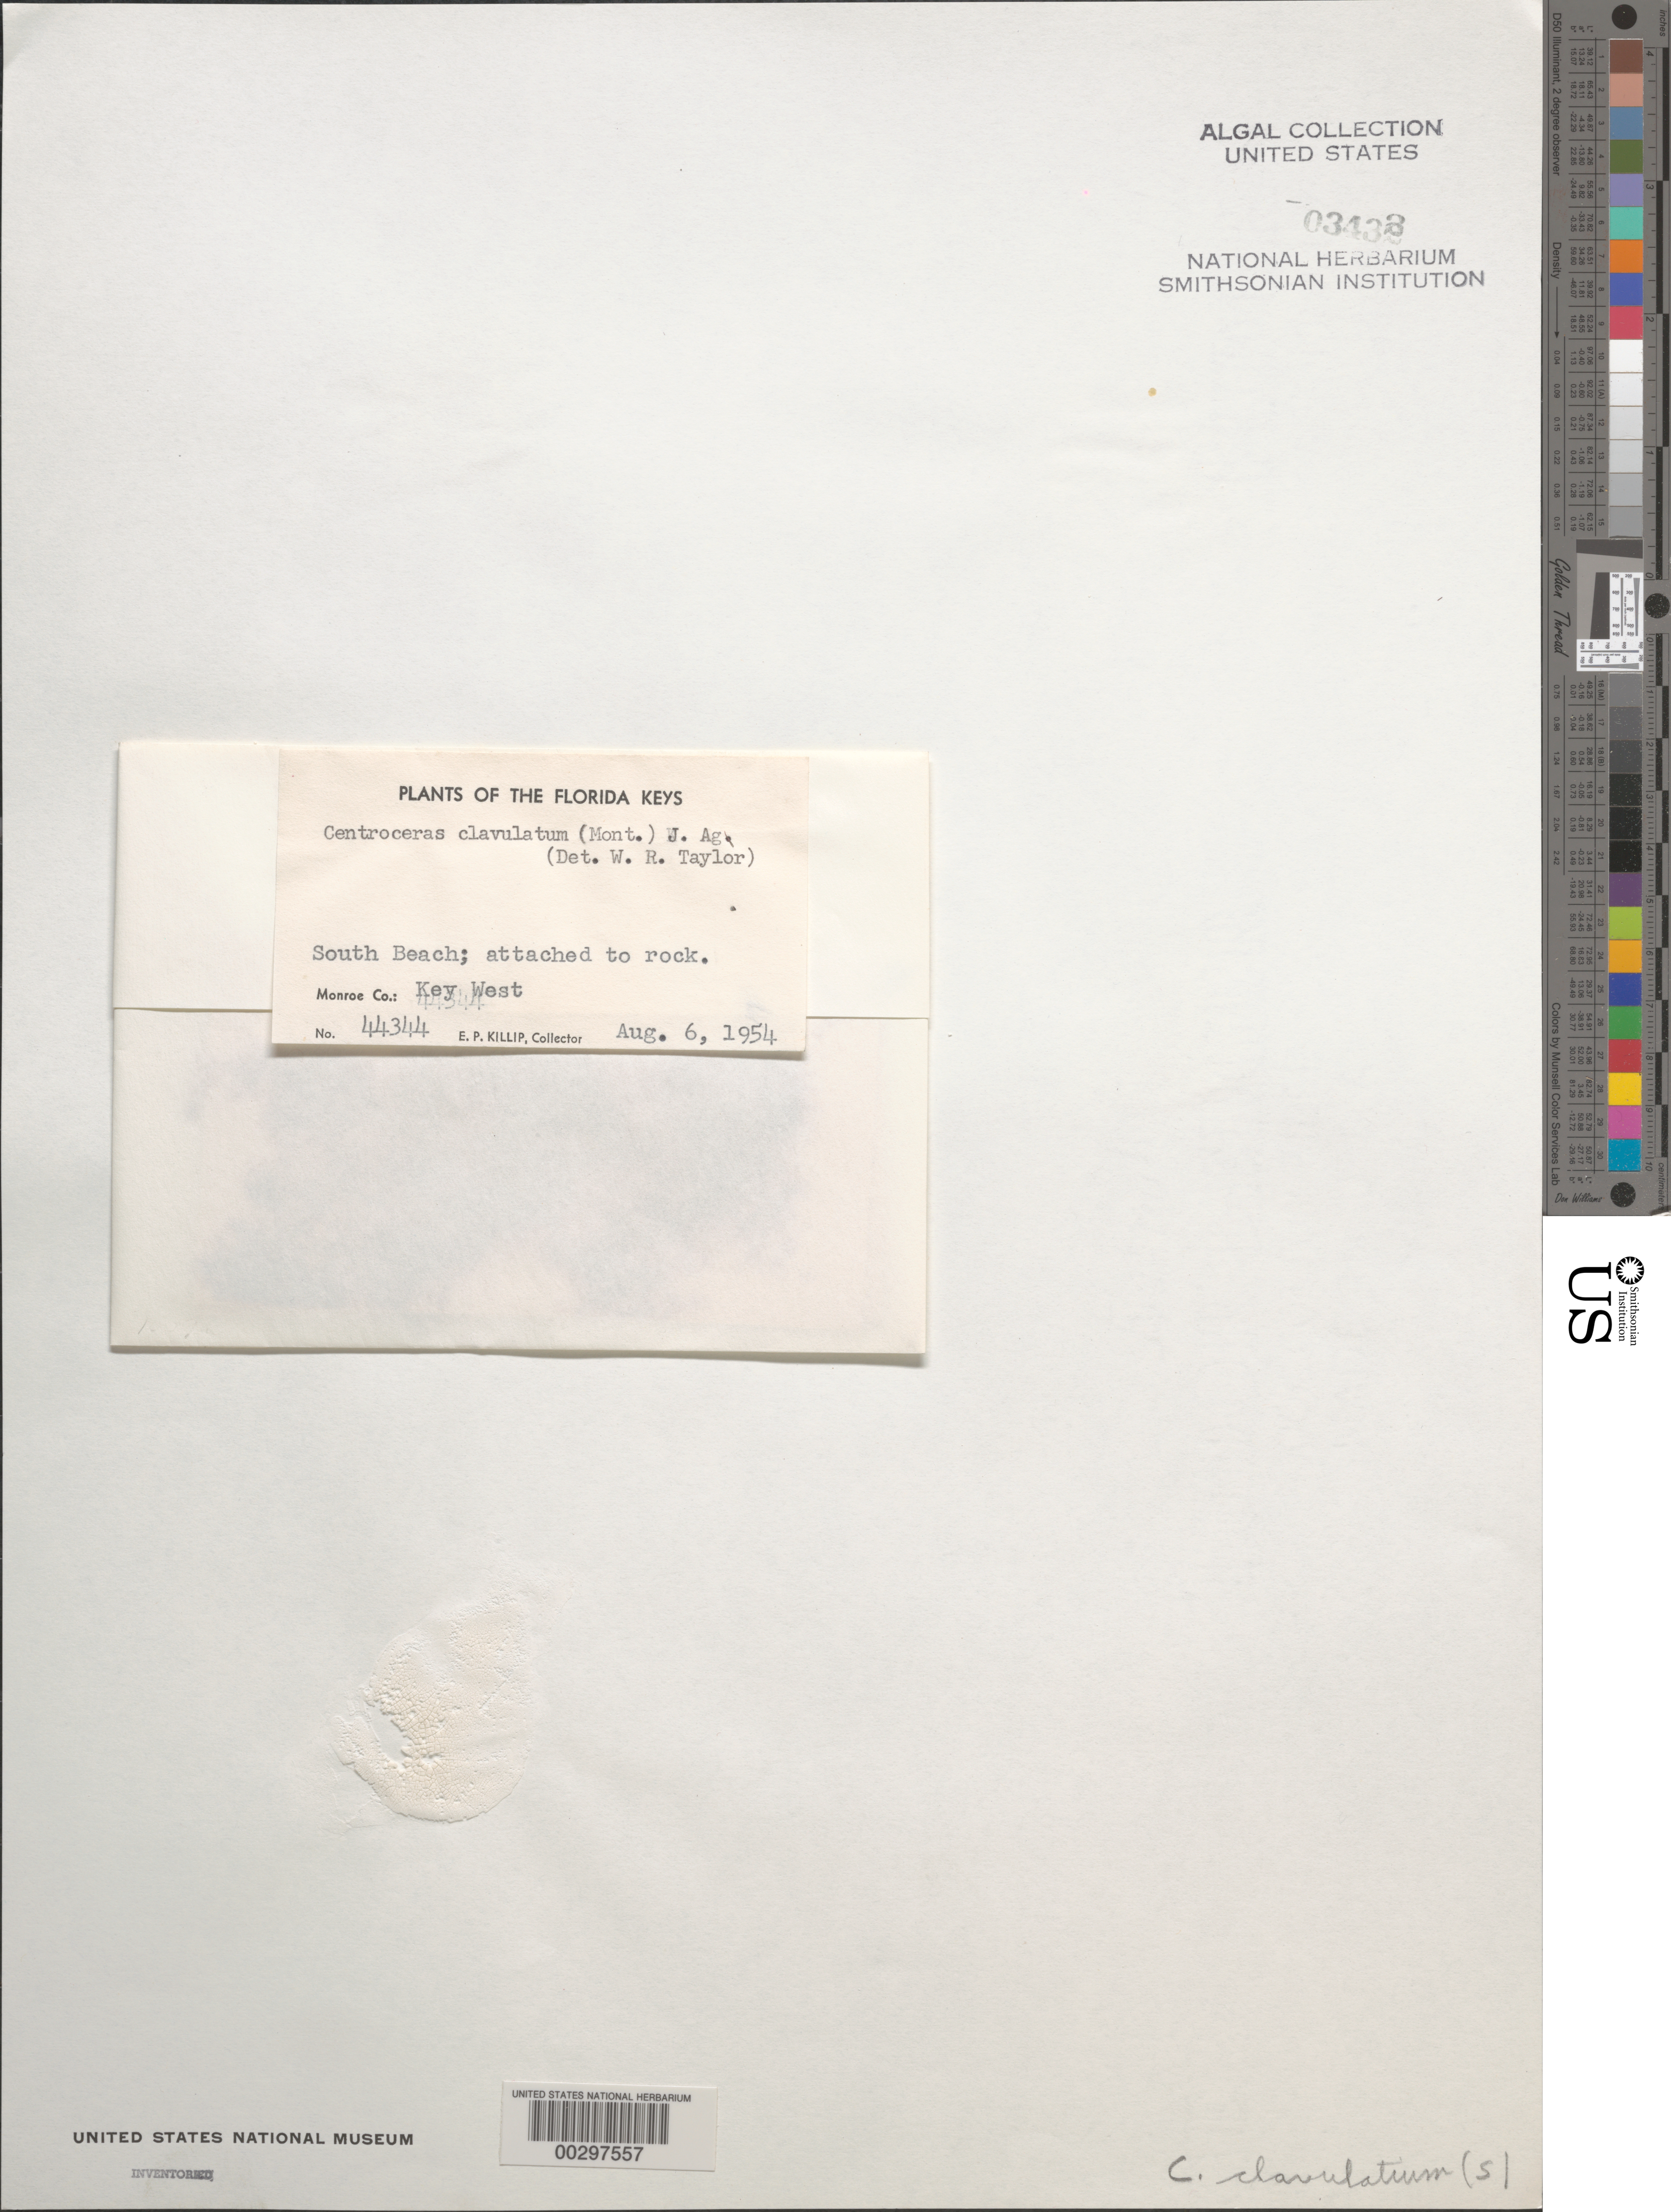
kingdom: Plantae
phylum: Rhodophyta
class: Florideophyceae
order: Ceramiales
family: Ceramiaceae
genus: Centroceras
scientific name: Centroceras clavulatum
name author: (C. Agardh) Mont.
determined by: Taylor, William R.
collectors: E. P. Killip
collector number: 44344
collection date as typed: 06 Aug 1954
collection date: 1954-08-06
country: United States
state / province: Florida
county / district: Monroe County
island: Key West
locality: South Beach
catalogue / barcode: US 3432